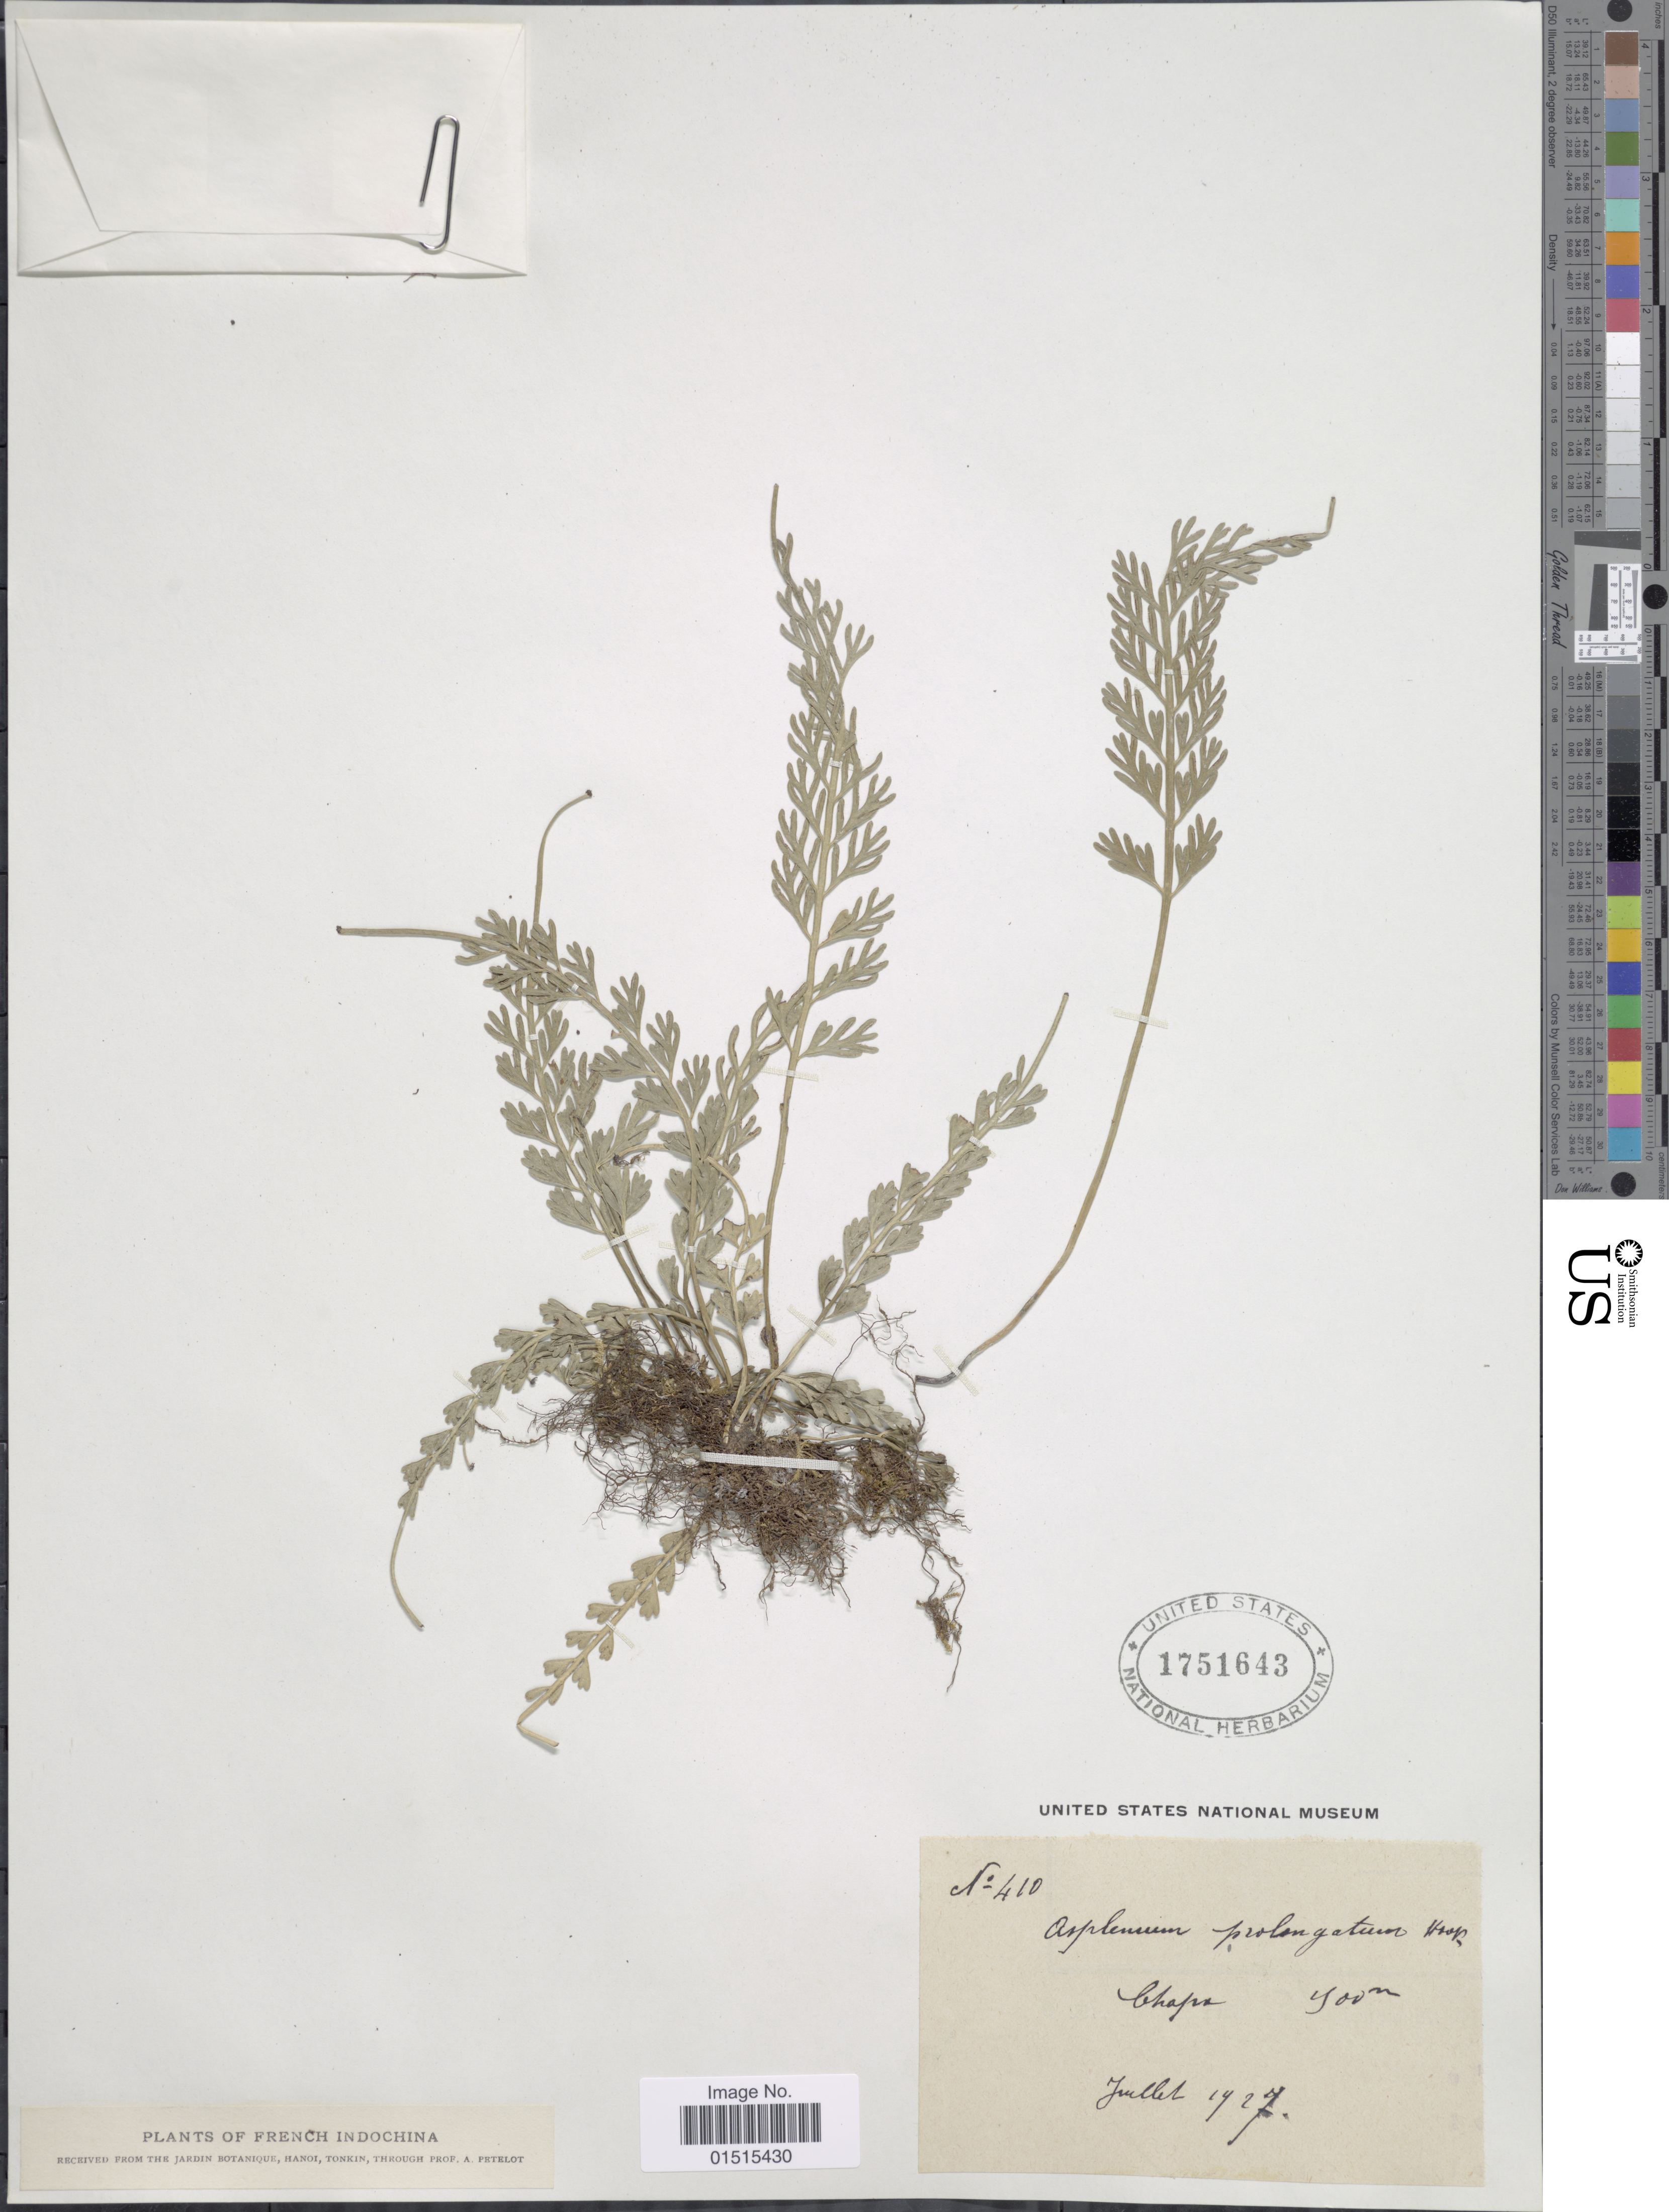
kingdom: Plantae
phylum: Tracheophyta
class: Polypodiopsida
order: Polypodiales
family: Aspleniaceae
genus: Asplenium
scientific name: Asplenium prolongatum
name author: Hook.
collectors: A. Petelot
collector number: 410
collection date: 1927-07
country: Vietnam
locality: Indochina, Chapa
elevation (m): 1900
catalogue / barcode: US 1751643